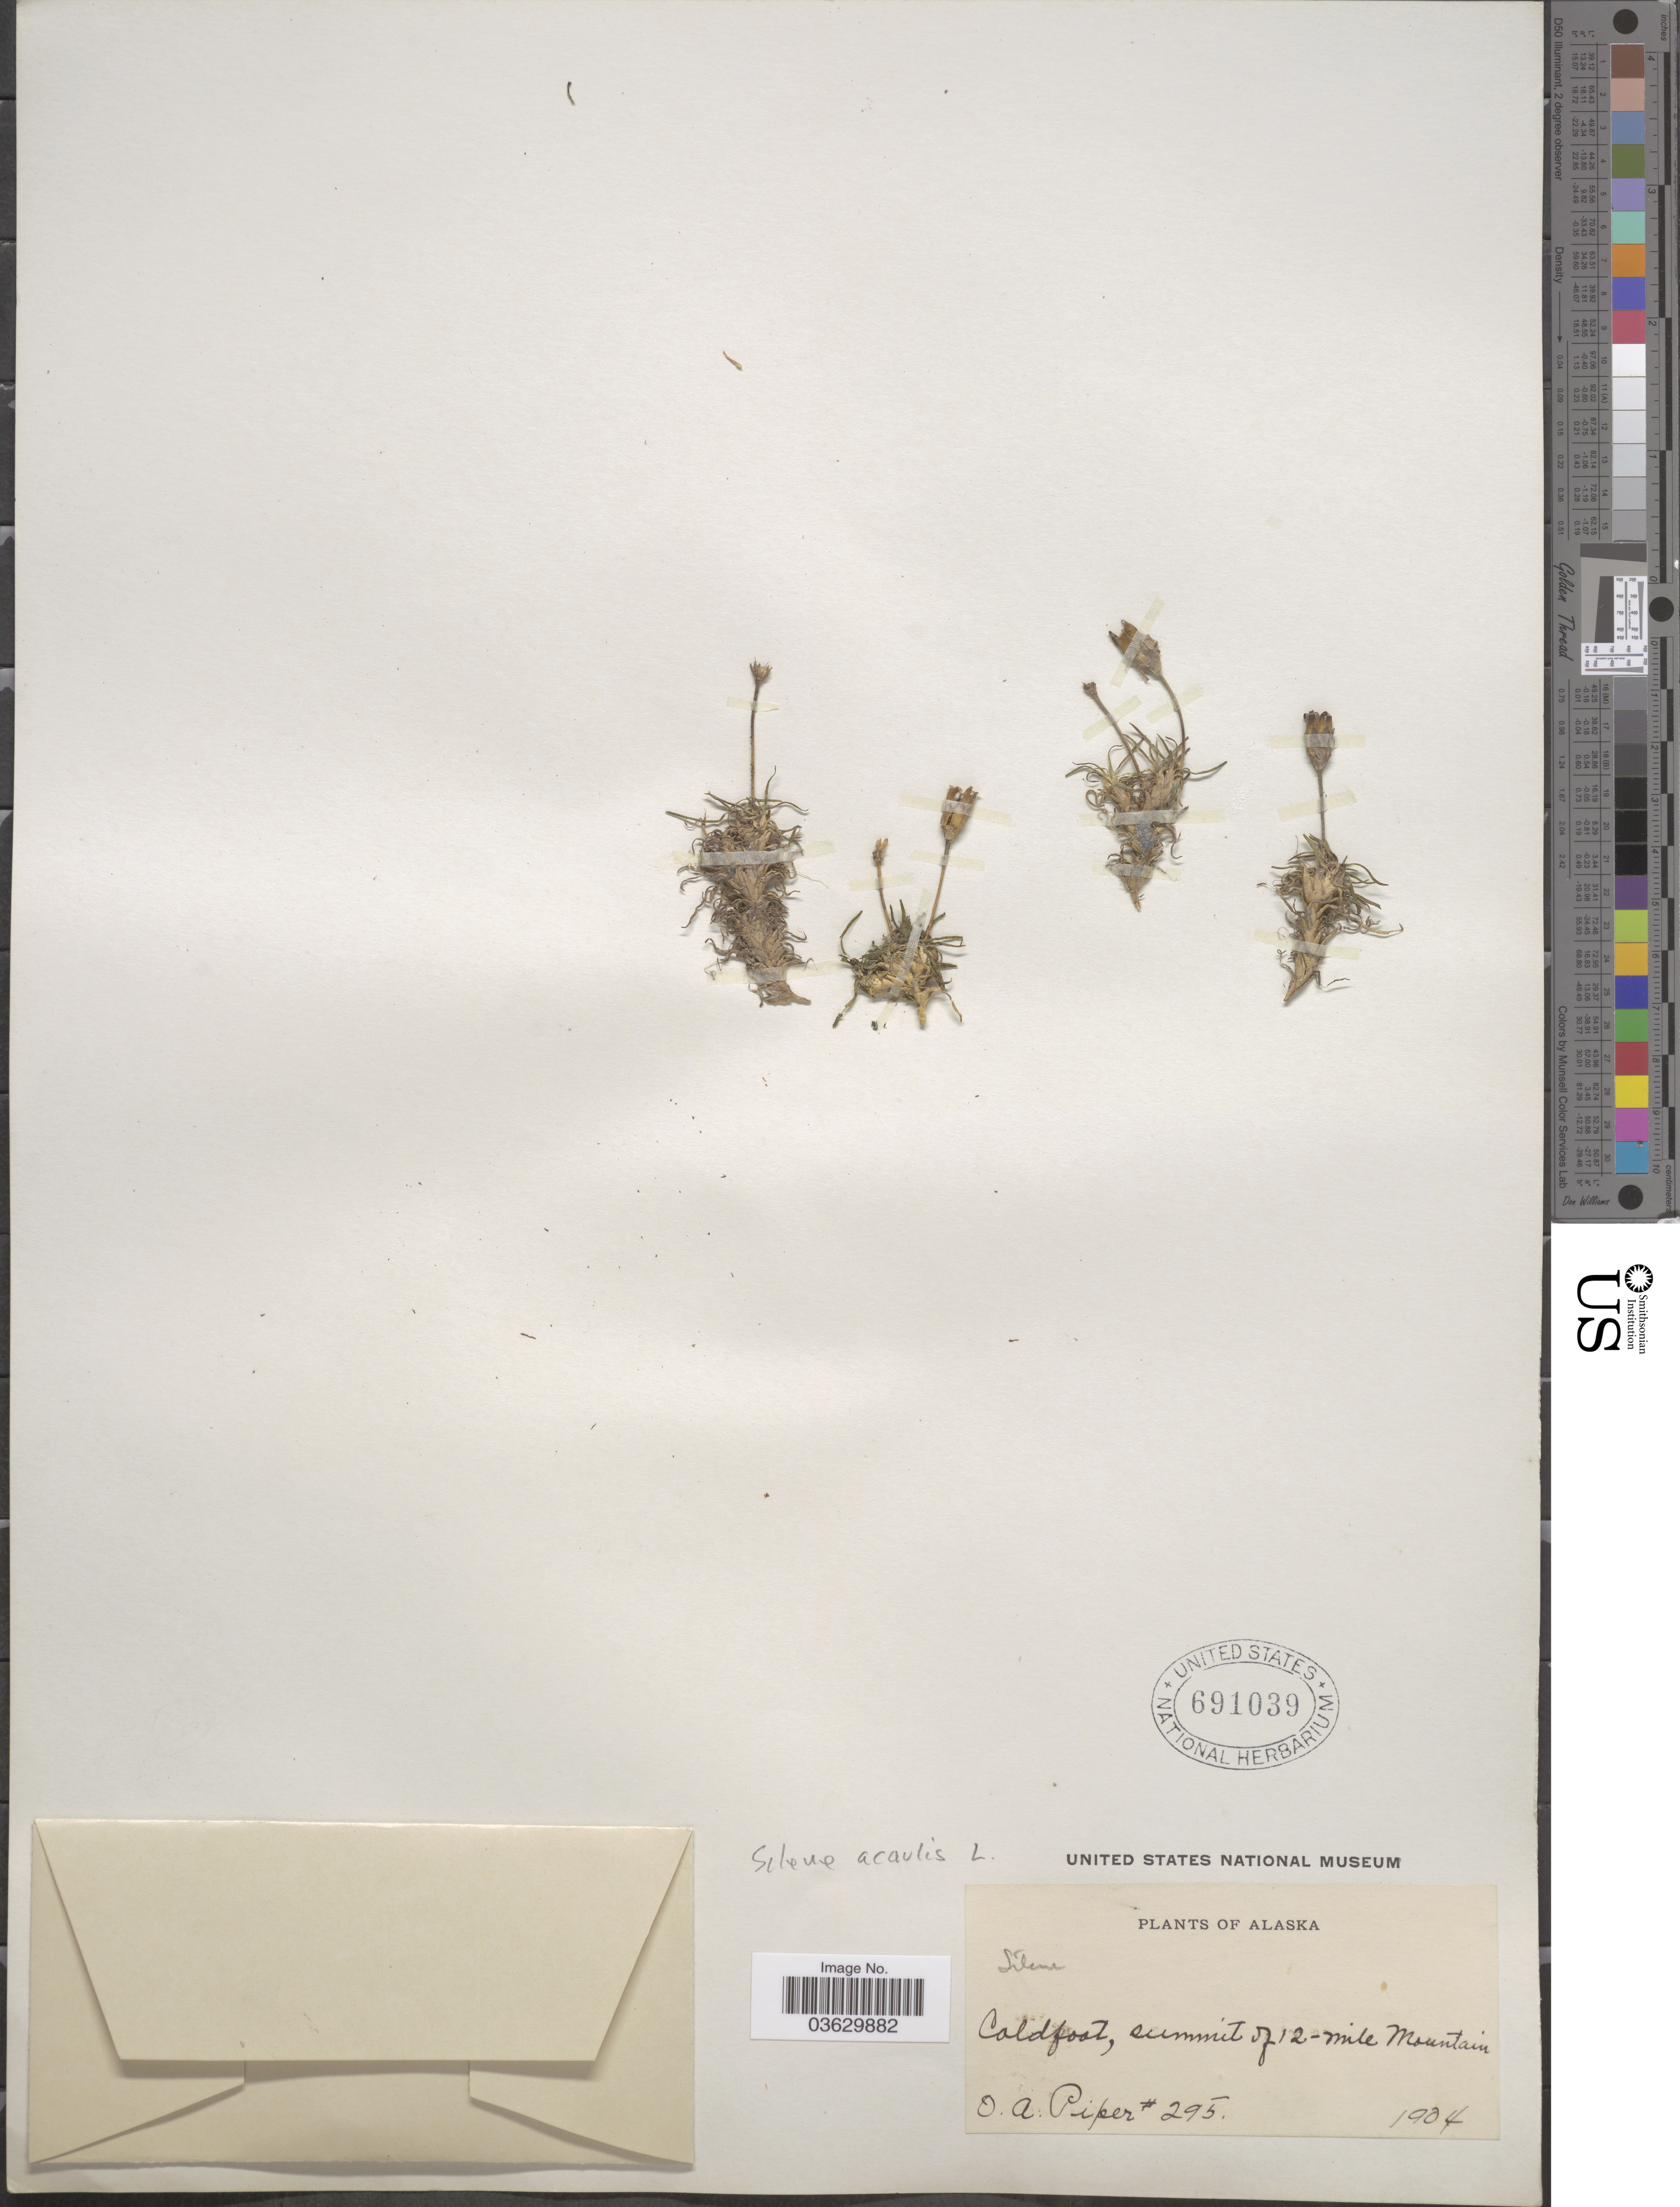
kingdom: Plantae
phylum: Tracheophyta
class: Magnoliopsida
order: Caryophyllales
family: Caryophyllaceae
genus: Silene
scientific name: Silene acaulis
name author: (L.) Jacq.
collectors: O. Piper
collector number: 295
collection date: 1904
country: United States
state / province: Alaska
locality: Coldfoot, summit of 12-mile Mountain.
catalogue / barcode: US 691039